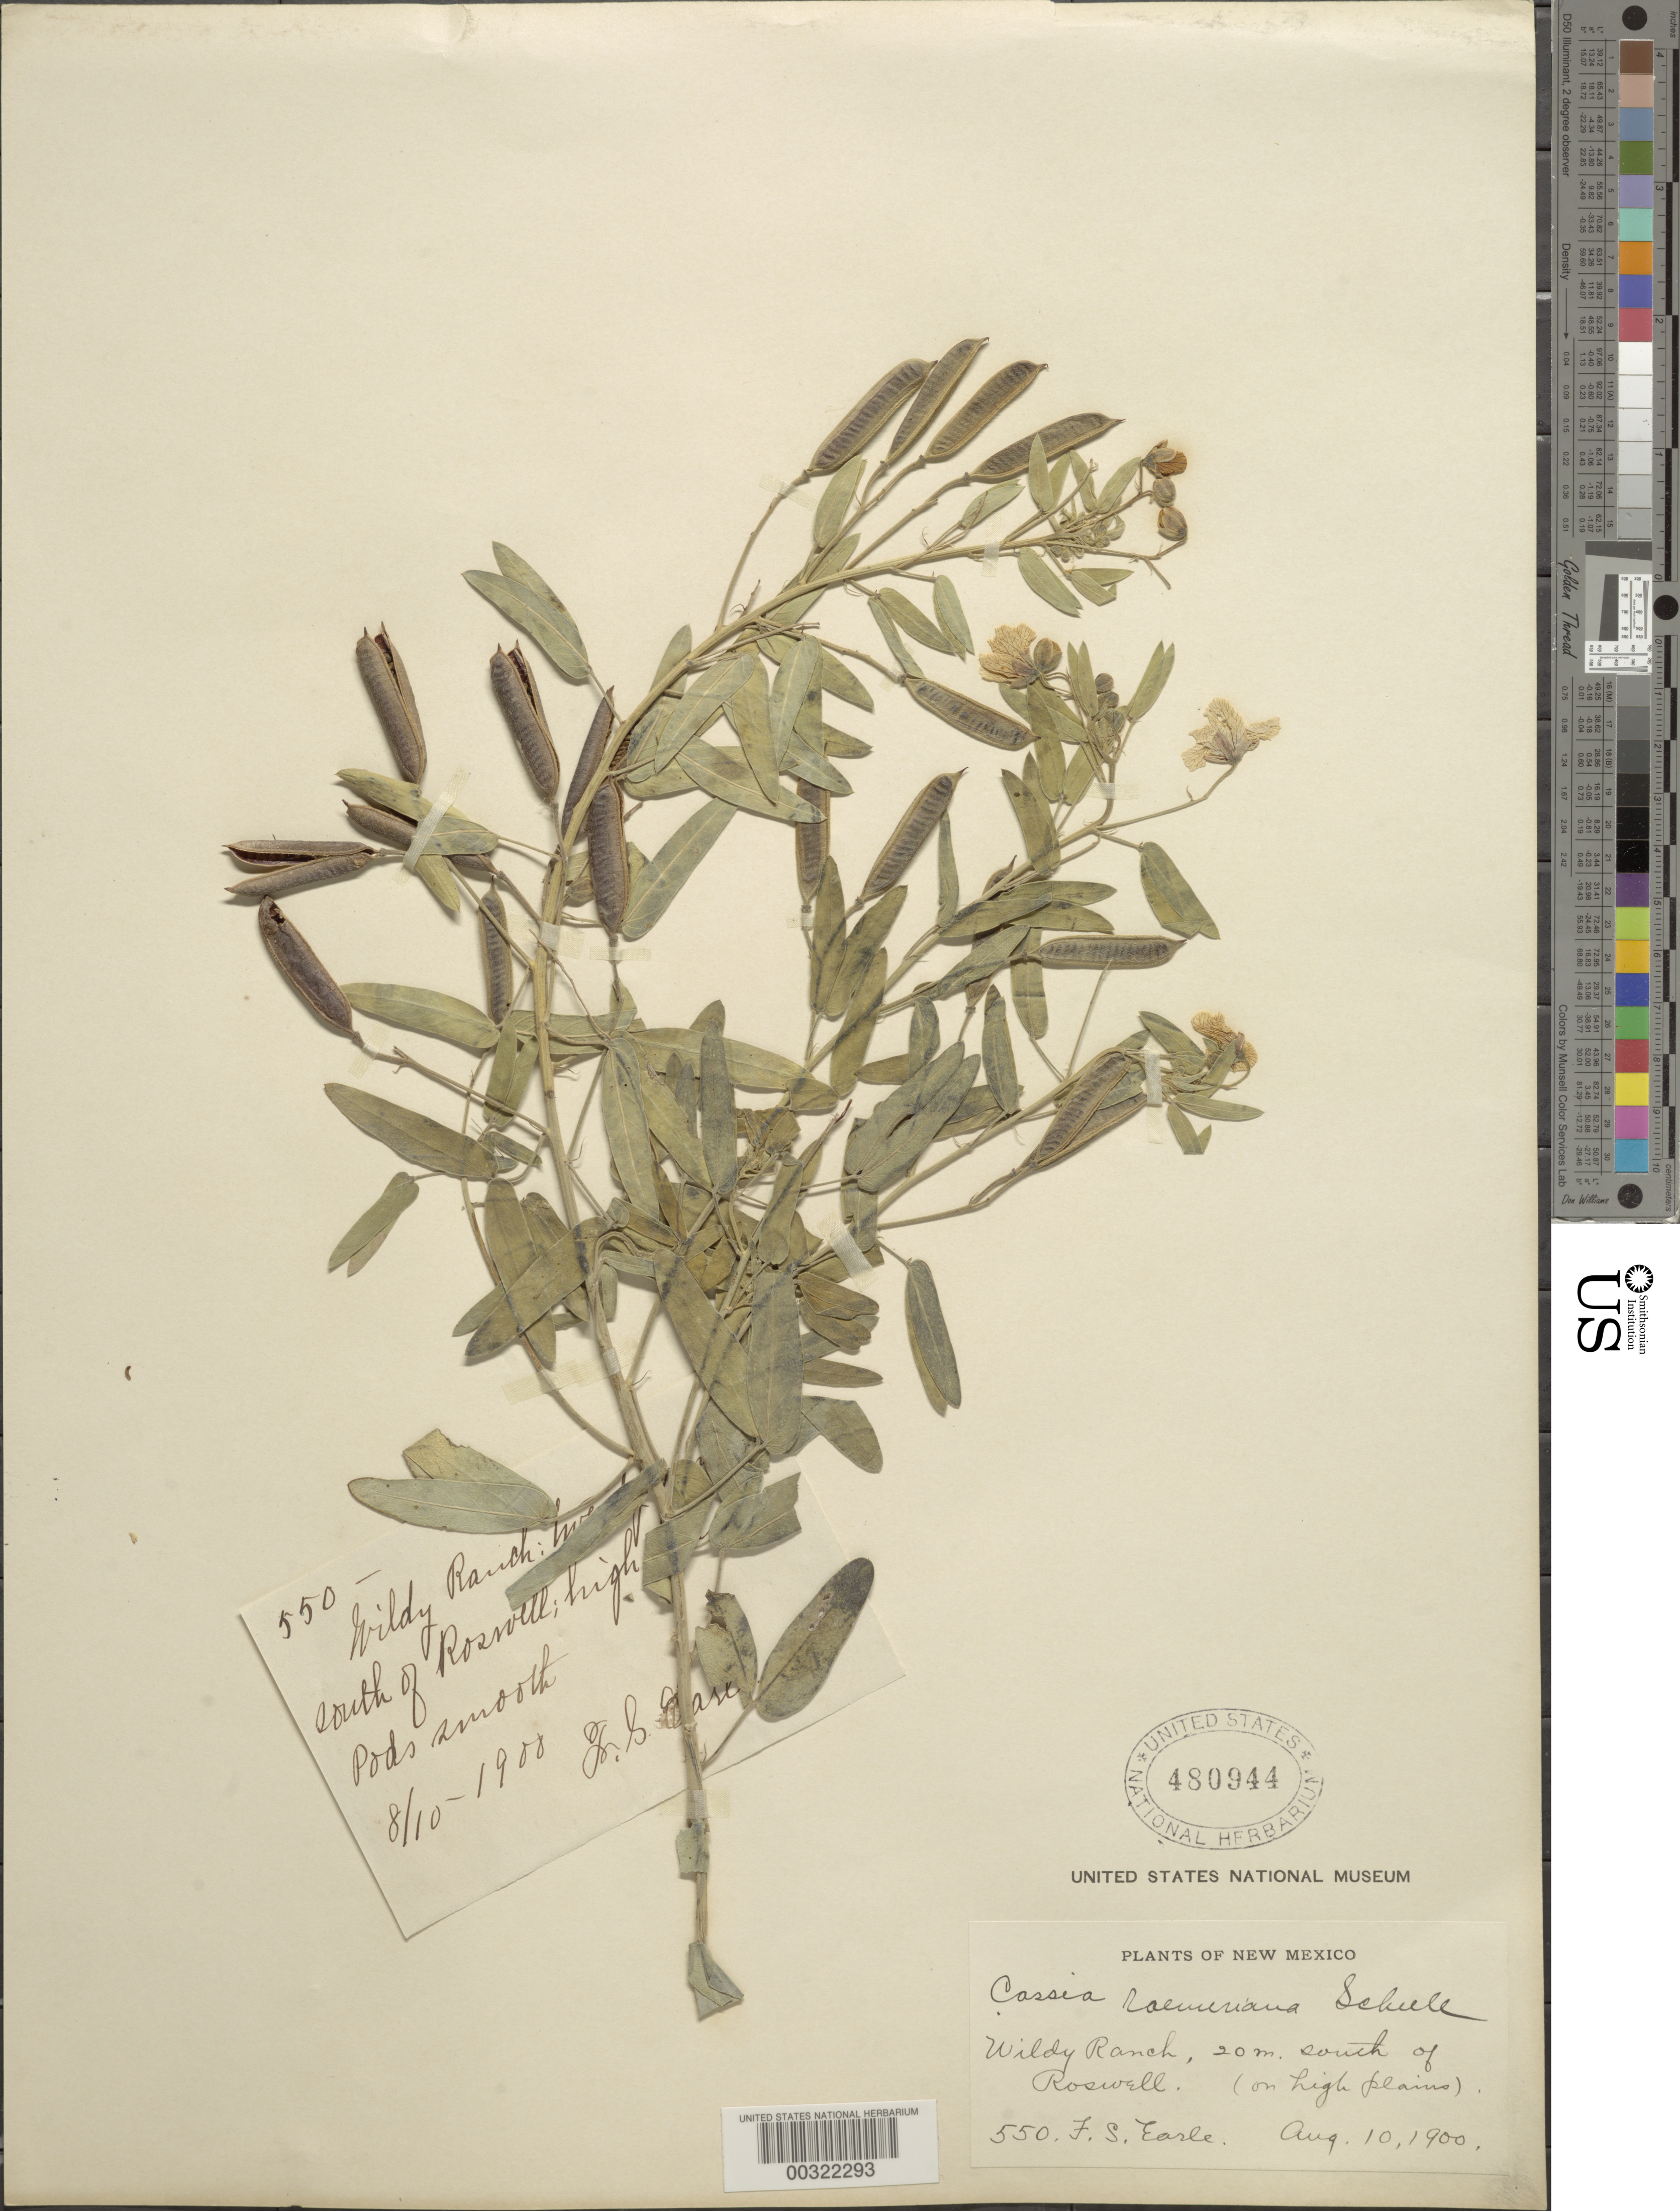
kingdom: Plantae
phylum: Tracheophyta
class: Magnoliopsida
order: Fabales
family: Fabaceae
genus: Senna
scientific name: Senna roemeriana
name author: (Scheele) H.S. Irwin & Barneby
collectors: F. S. Earle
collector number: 550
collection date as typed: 10 Aug 1900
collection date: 1900-08-10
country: United States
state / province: New Mexico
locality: Wildy ranch, 20 mi s of roswell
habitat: High plains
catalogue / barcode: US 480944